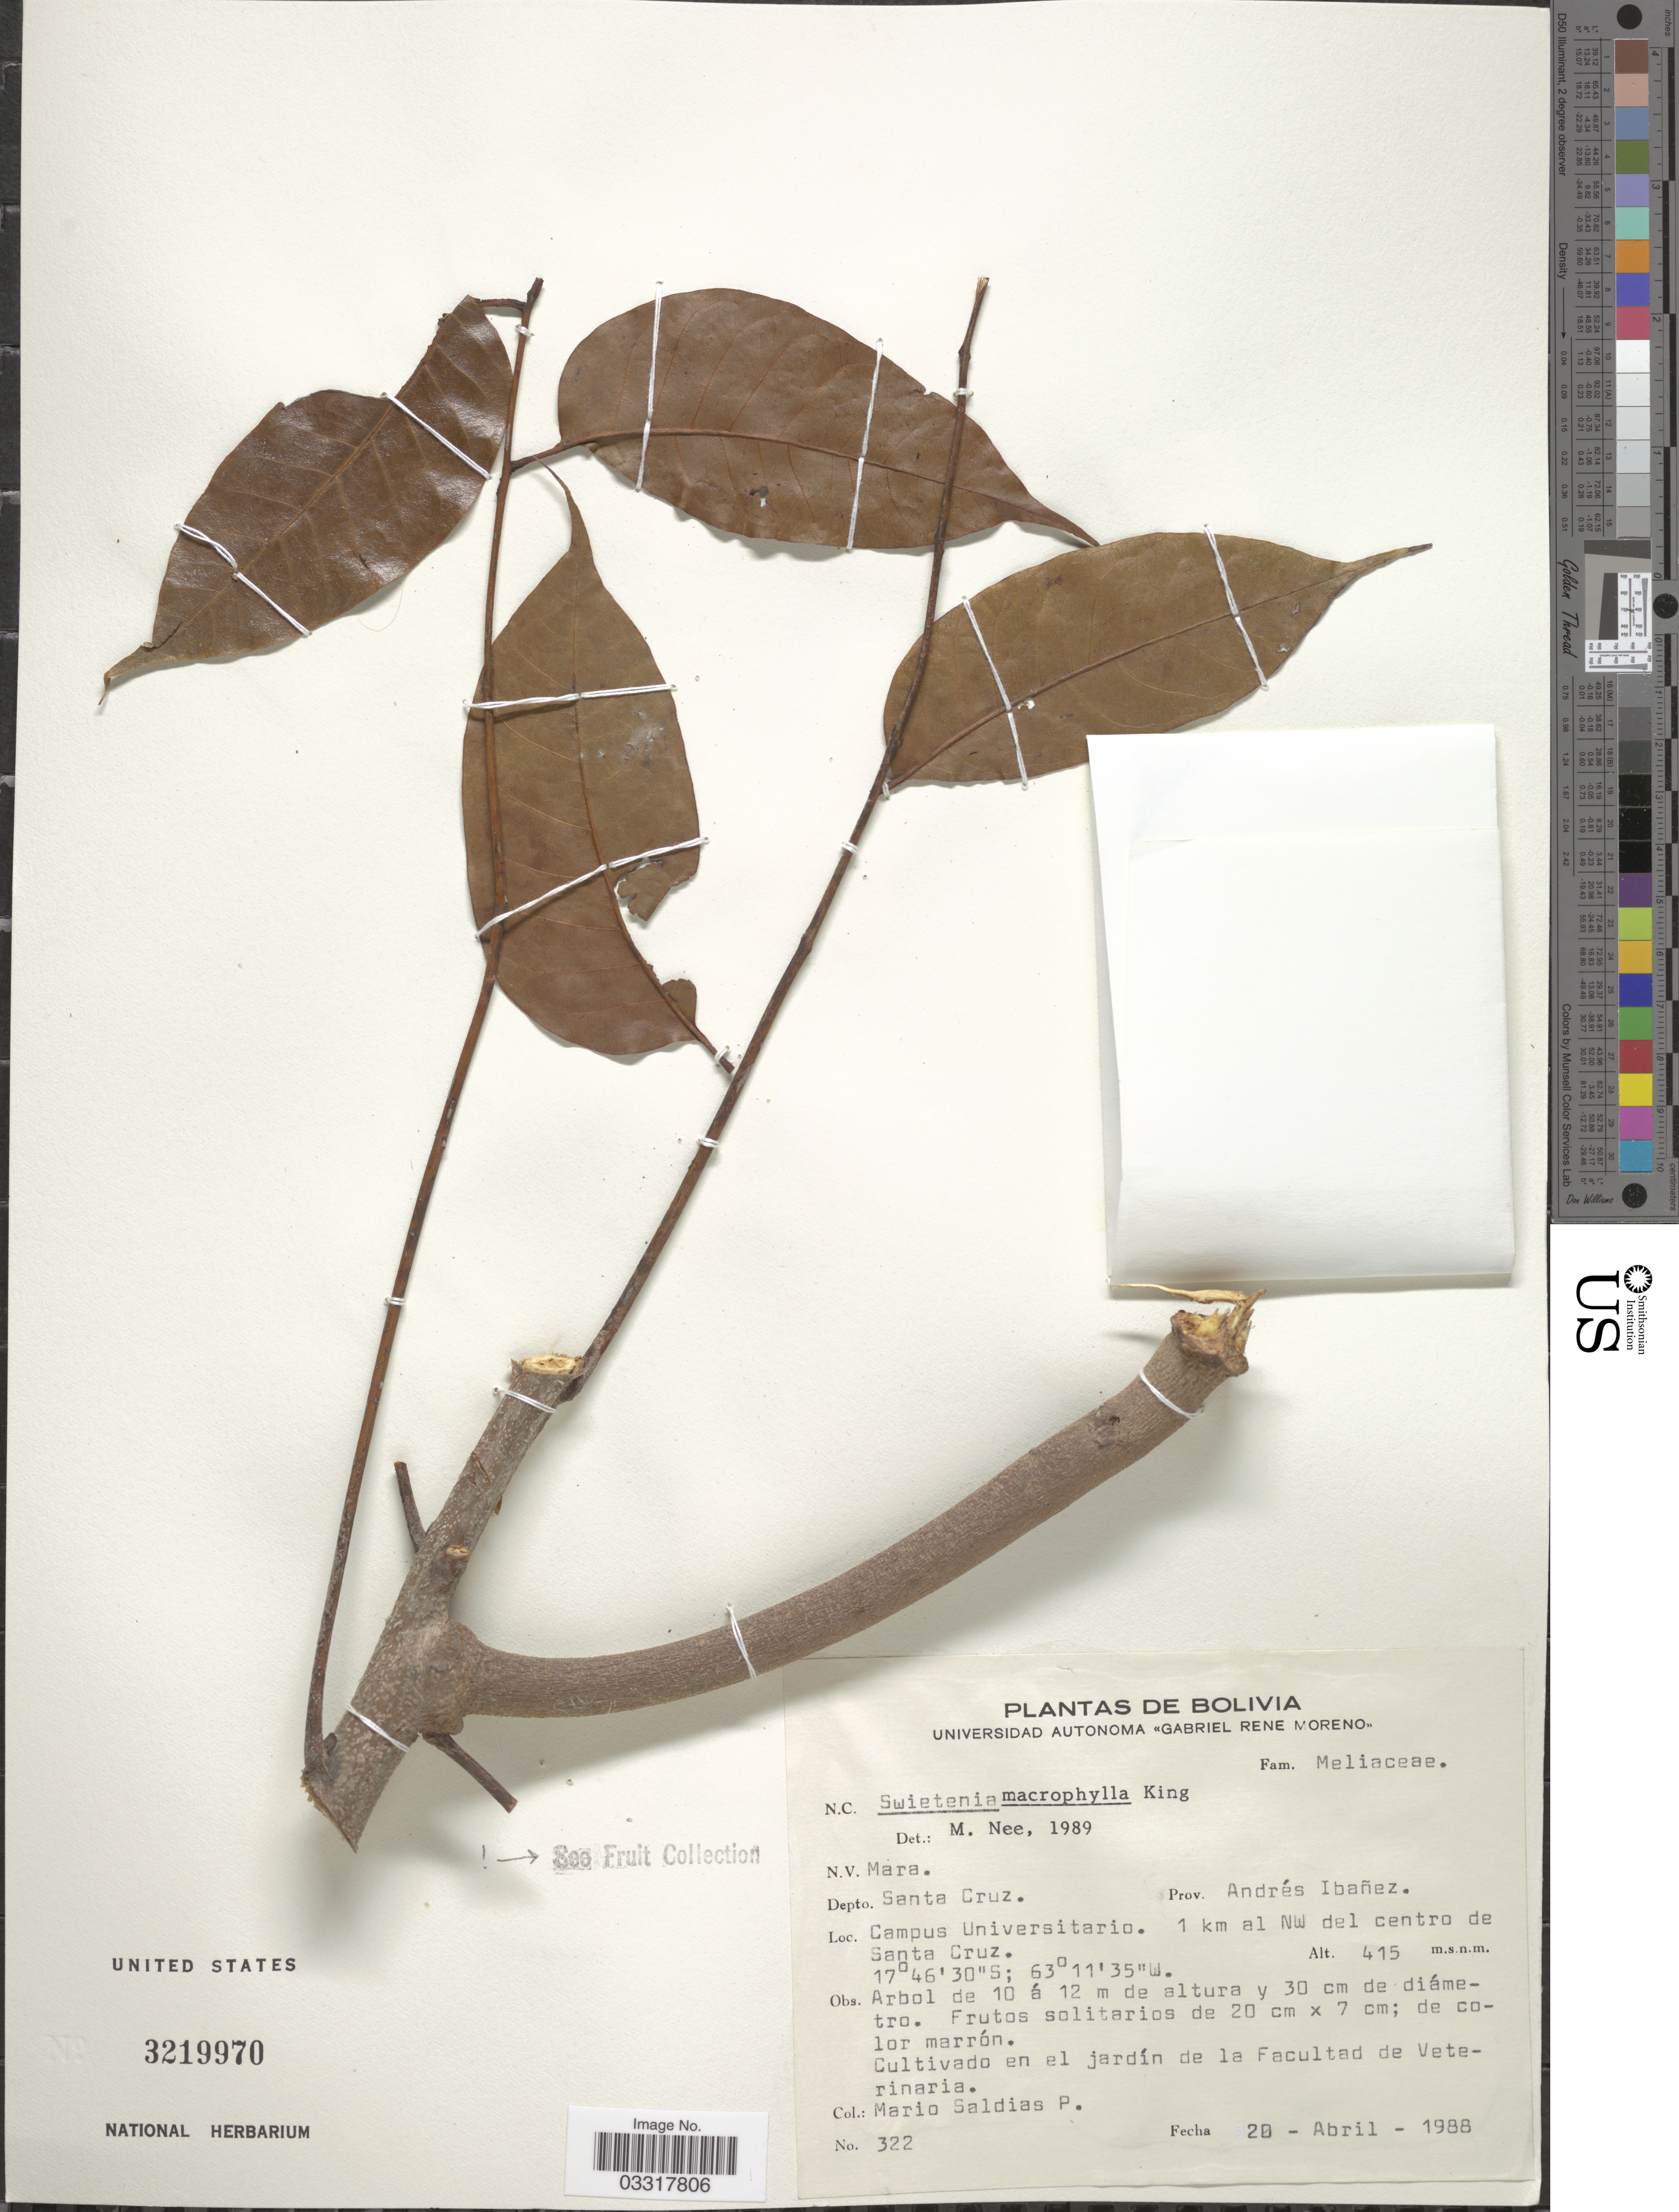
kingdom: Plantae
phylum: Tracheophyta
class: Magnoliopsida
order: Sapindales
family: Meliaceae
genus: Swietenia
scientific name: Swietenia macrophylla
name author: King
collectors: M. Saldias Paz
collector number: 322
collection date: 1988-04-20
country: Bolivia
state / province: Santa Cruz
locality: Depto. Santa Cruz, Prov. Andrés Ibañez. Campus Universitario. 1 km al NW del centro de Santa Cruz.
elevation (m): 415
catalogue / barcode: US 3219970